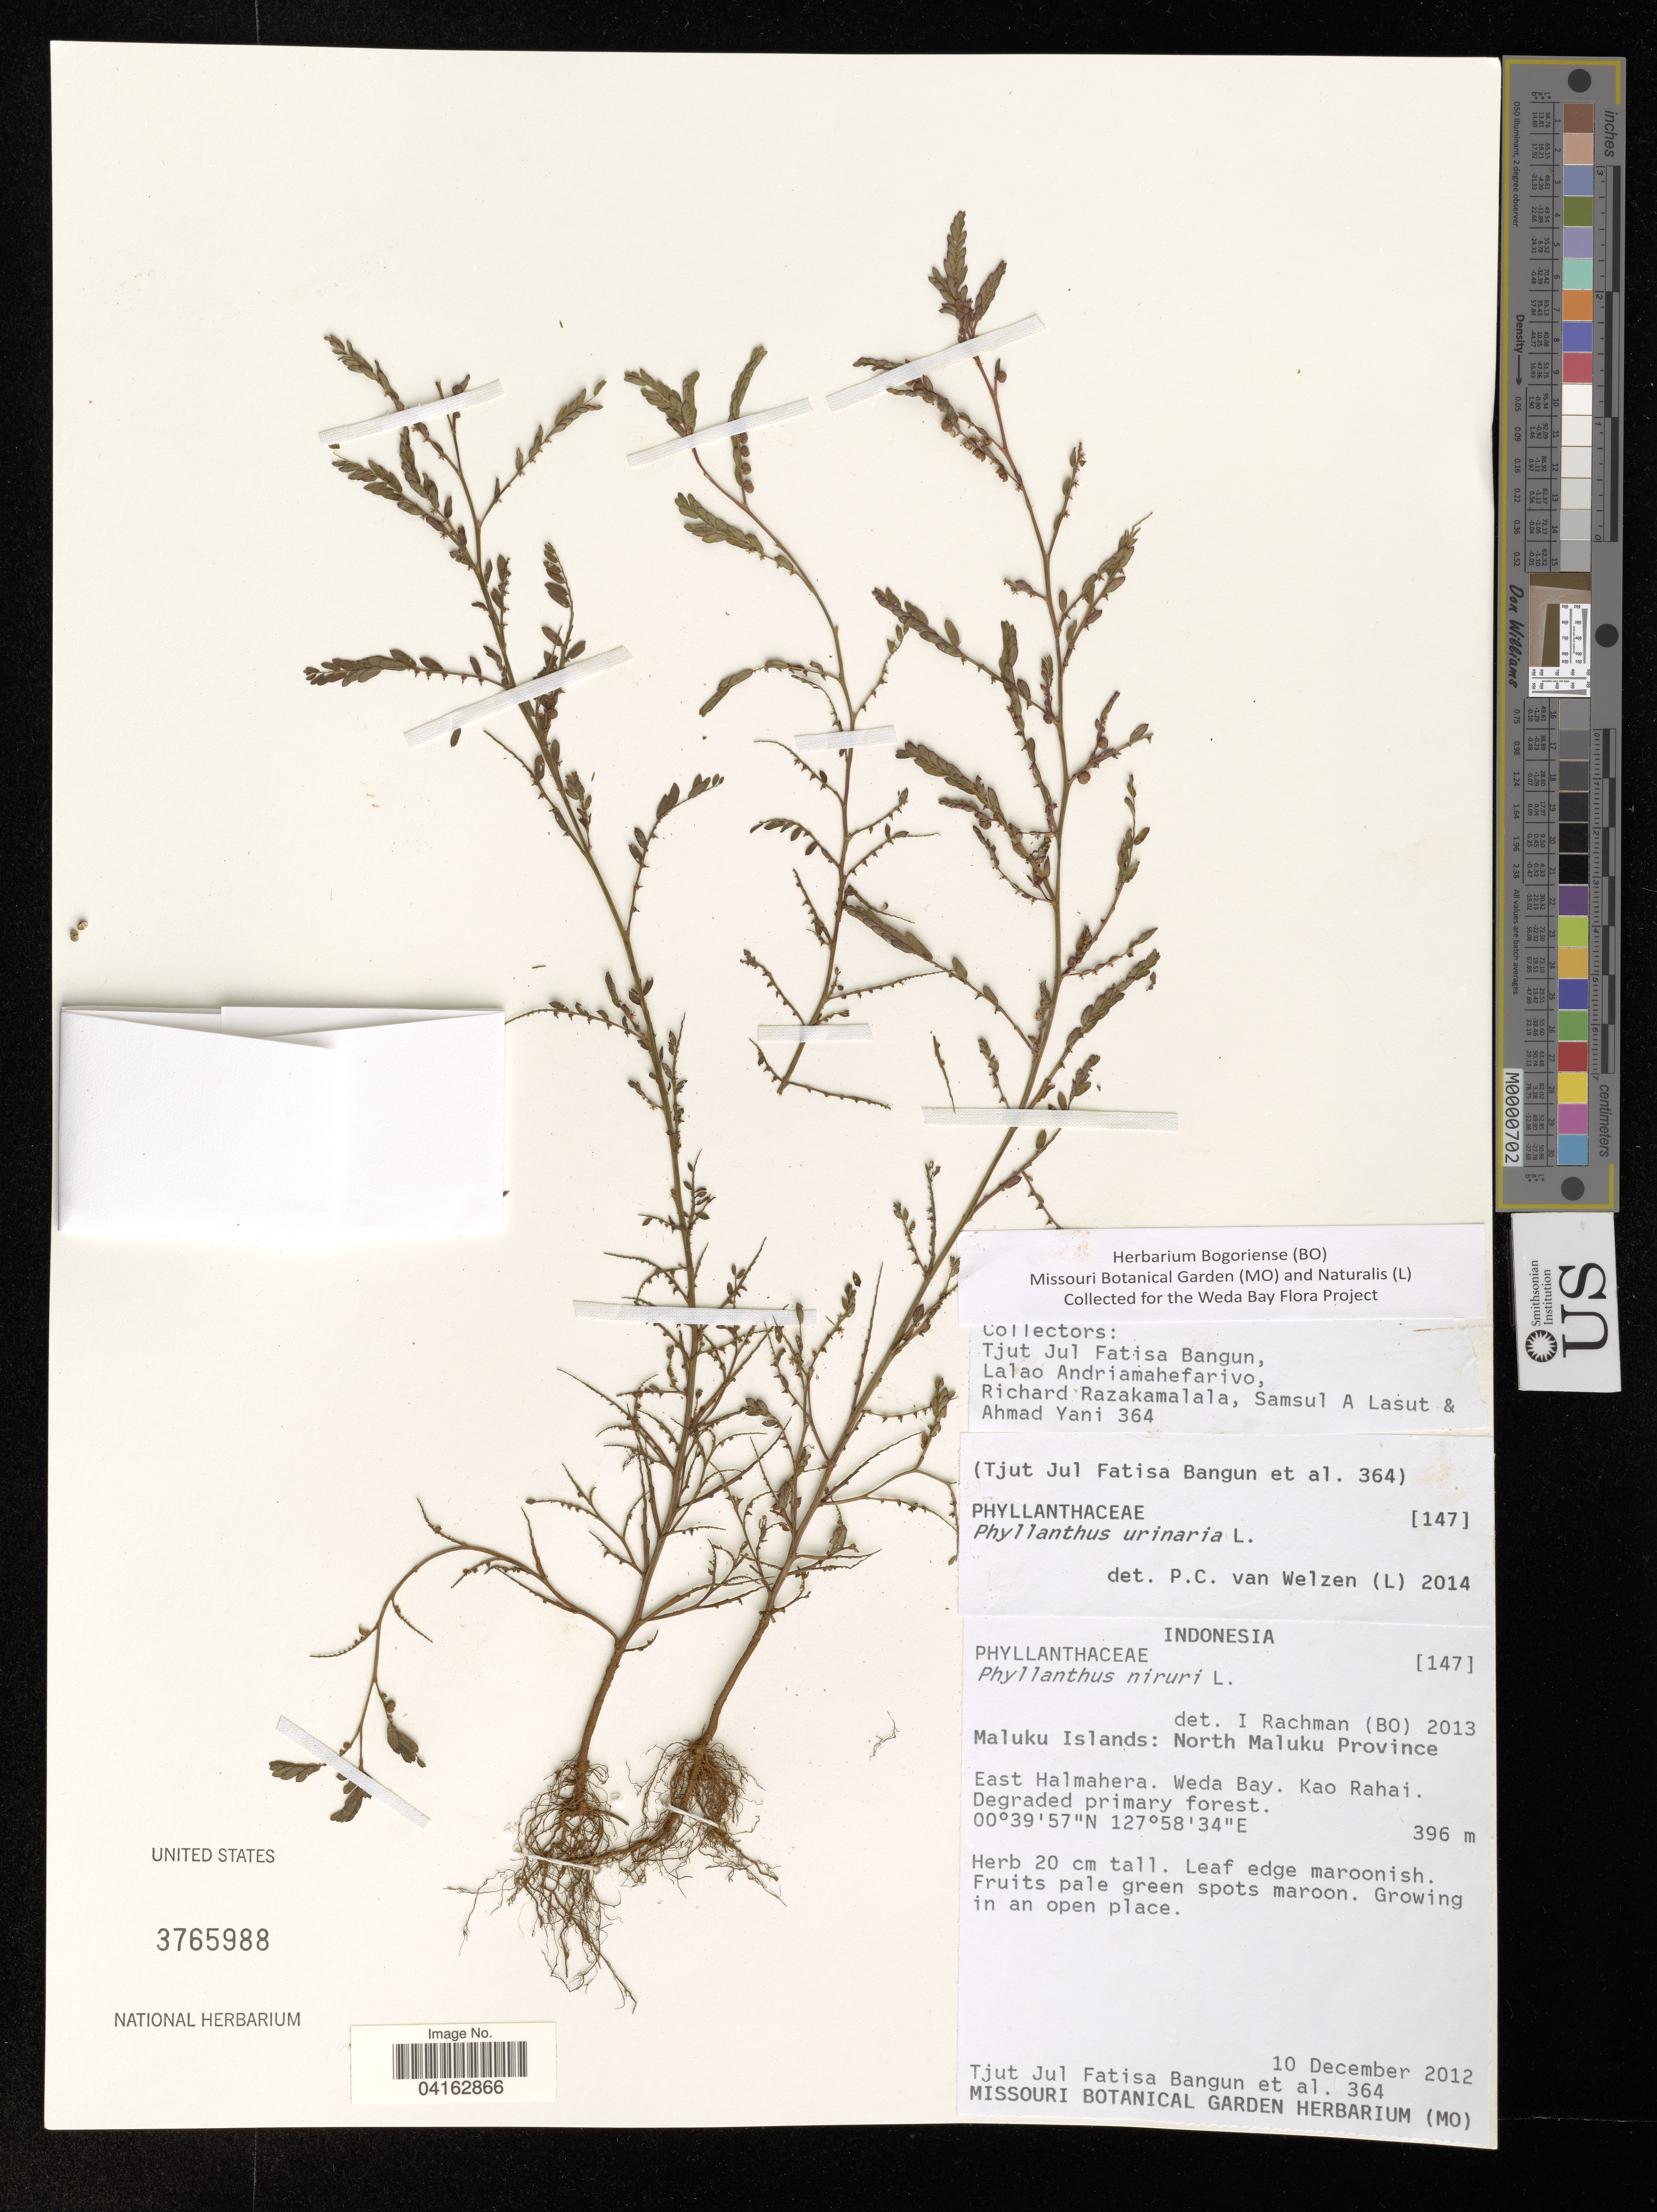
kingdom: Plantae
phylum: Tracheophyta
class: Magnoliopsida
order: Malpighiales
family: Phyllanthaceae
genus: Phyllanthus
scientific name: Phyllanthus urinaria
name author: L.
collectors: T. Bangun, L. Andriamahefarivo, R. Razakamalala, S. Lasut & A. Yani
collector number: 364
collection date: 2012-12-10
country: Indonesia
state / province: Maluku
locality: Maluku Islands: North Maluku Province. East Halmahera. Weda Bay. Kao Rahai.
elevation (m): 396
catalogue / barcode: US 3765988